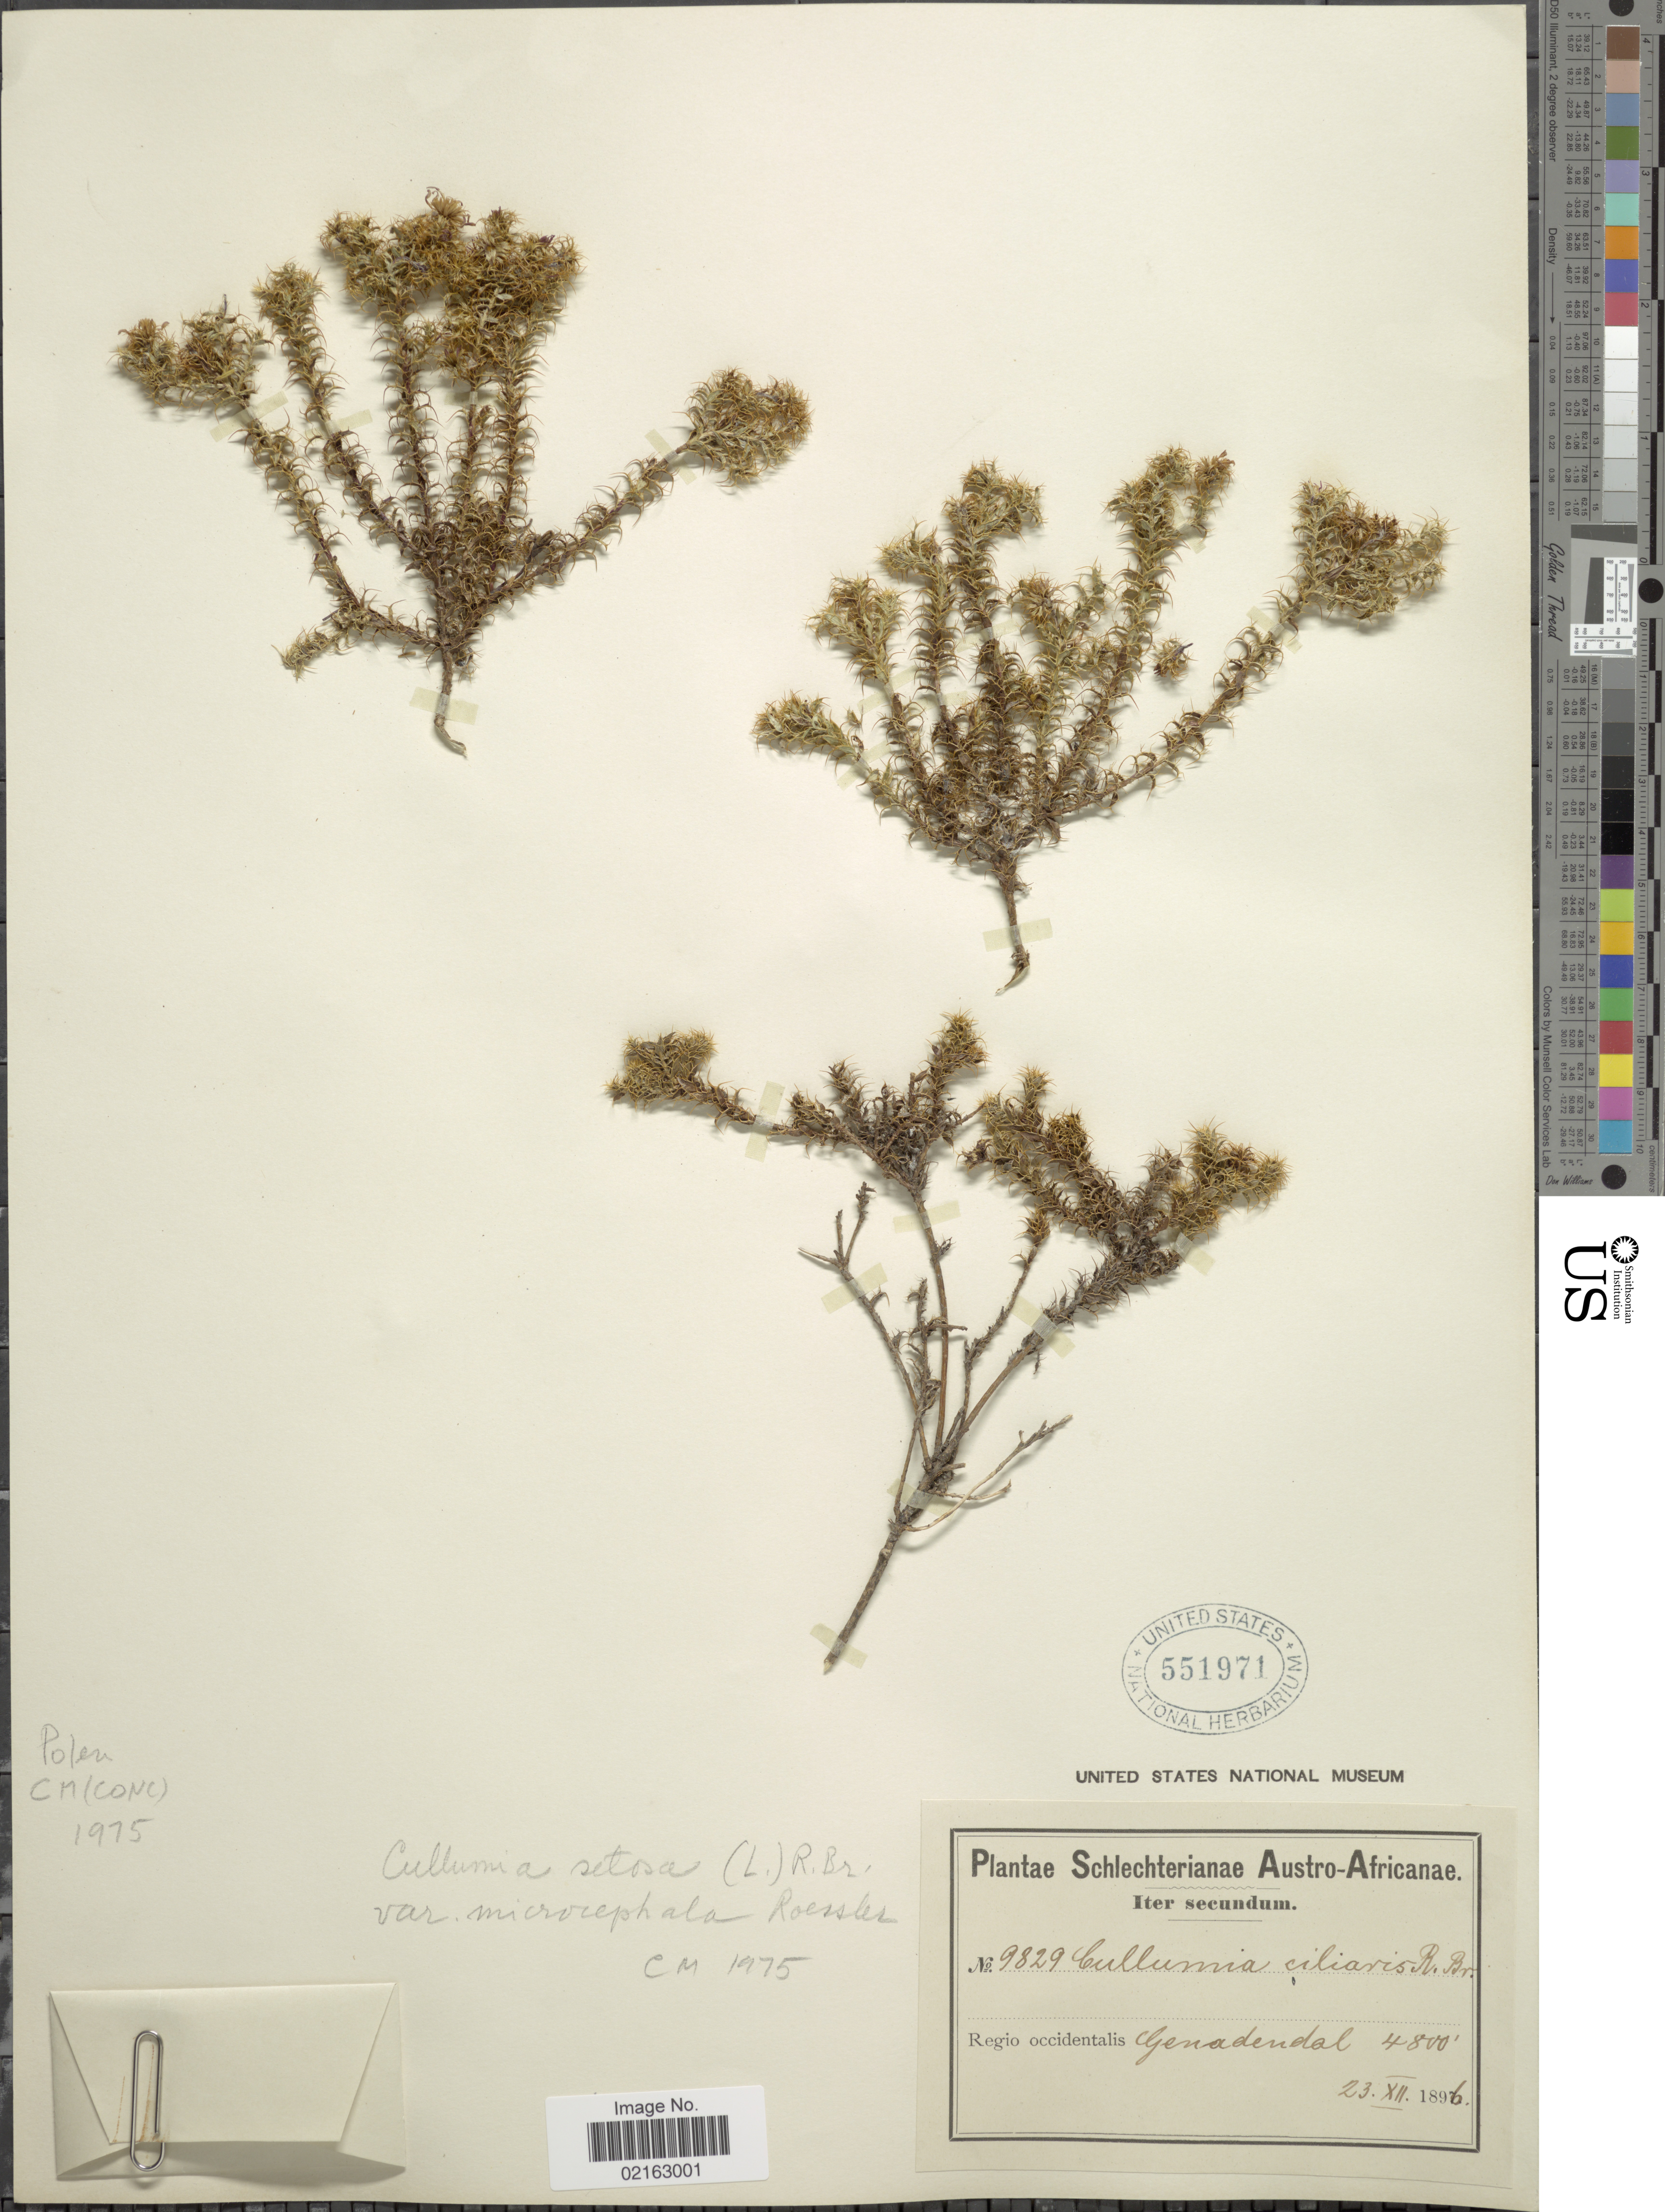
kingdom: Plantae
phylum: Tracheophyta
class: Magnoliopsida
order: Asterales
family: Asteraceae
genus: Cullumia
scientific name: Cullumia setosa var. microcephala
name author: Roessler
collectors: Schlechter, --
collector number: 9829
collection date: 1896-12-23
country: South Africa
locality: Regio occidentalis. Genadendal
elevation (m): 1463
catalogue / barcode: US 551971